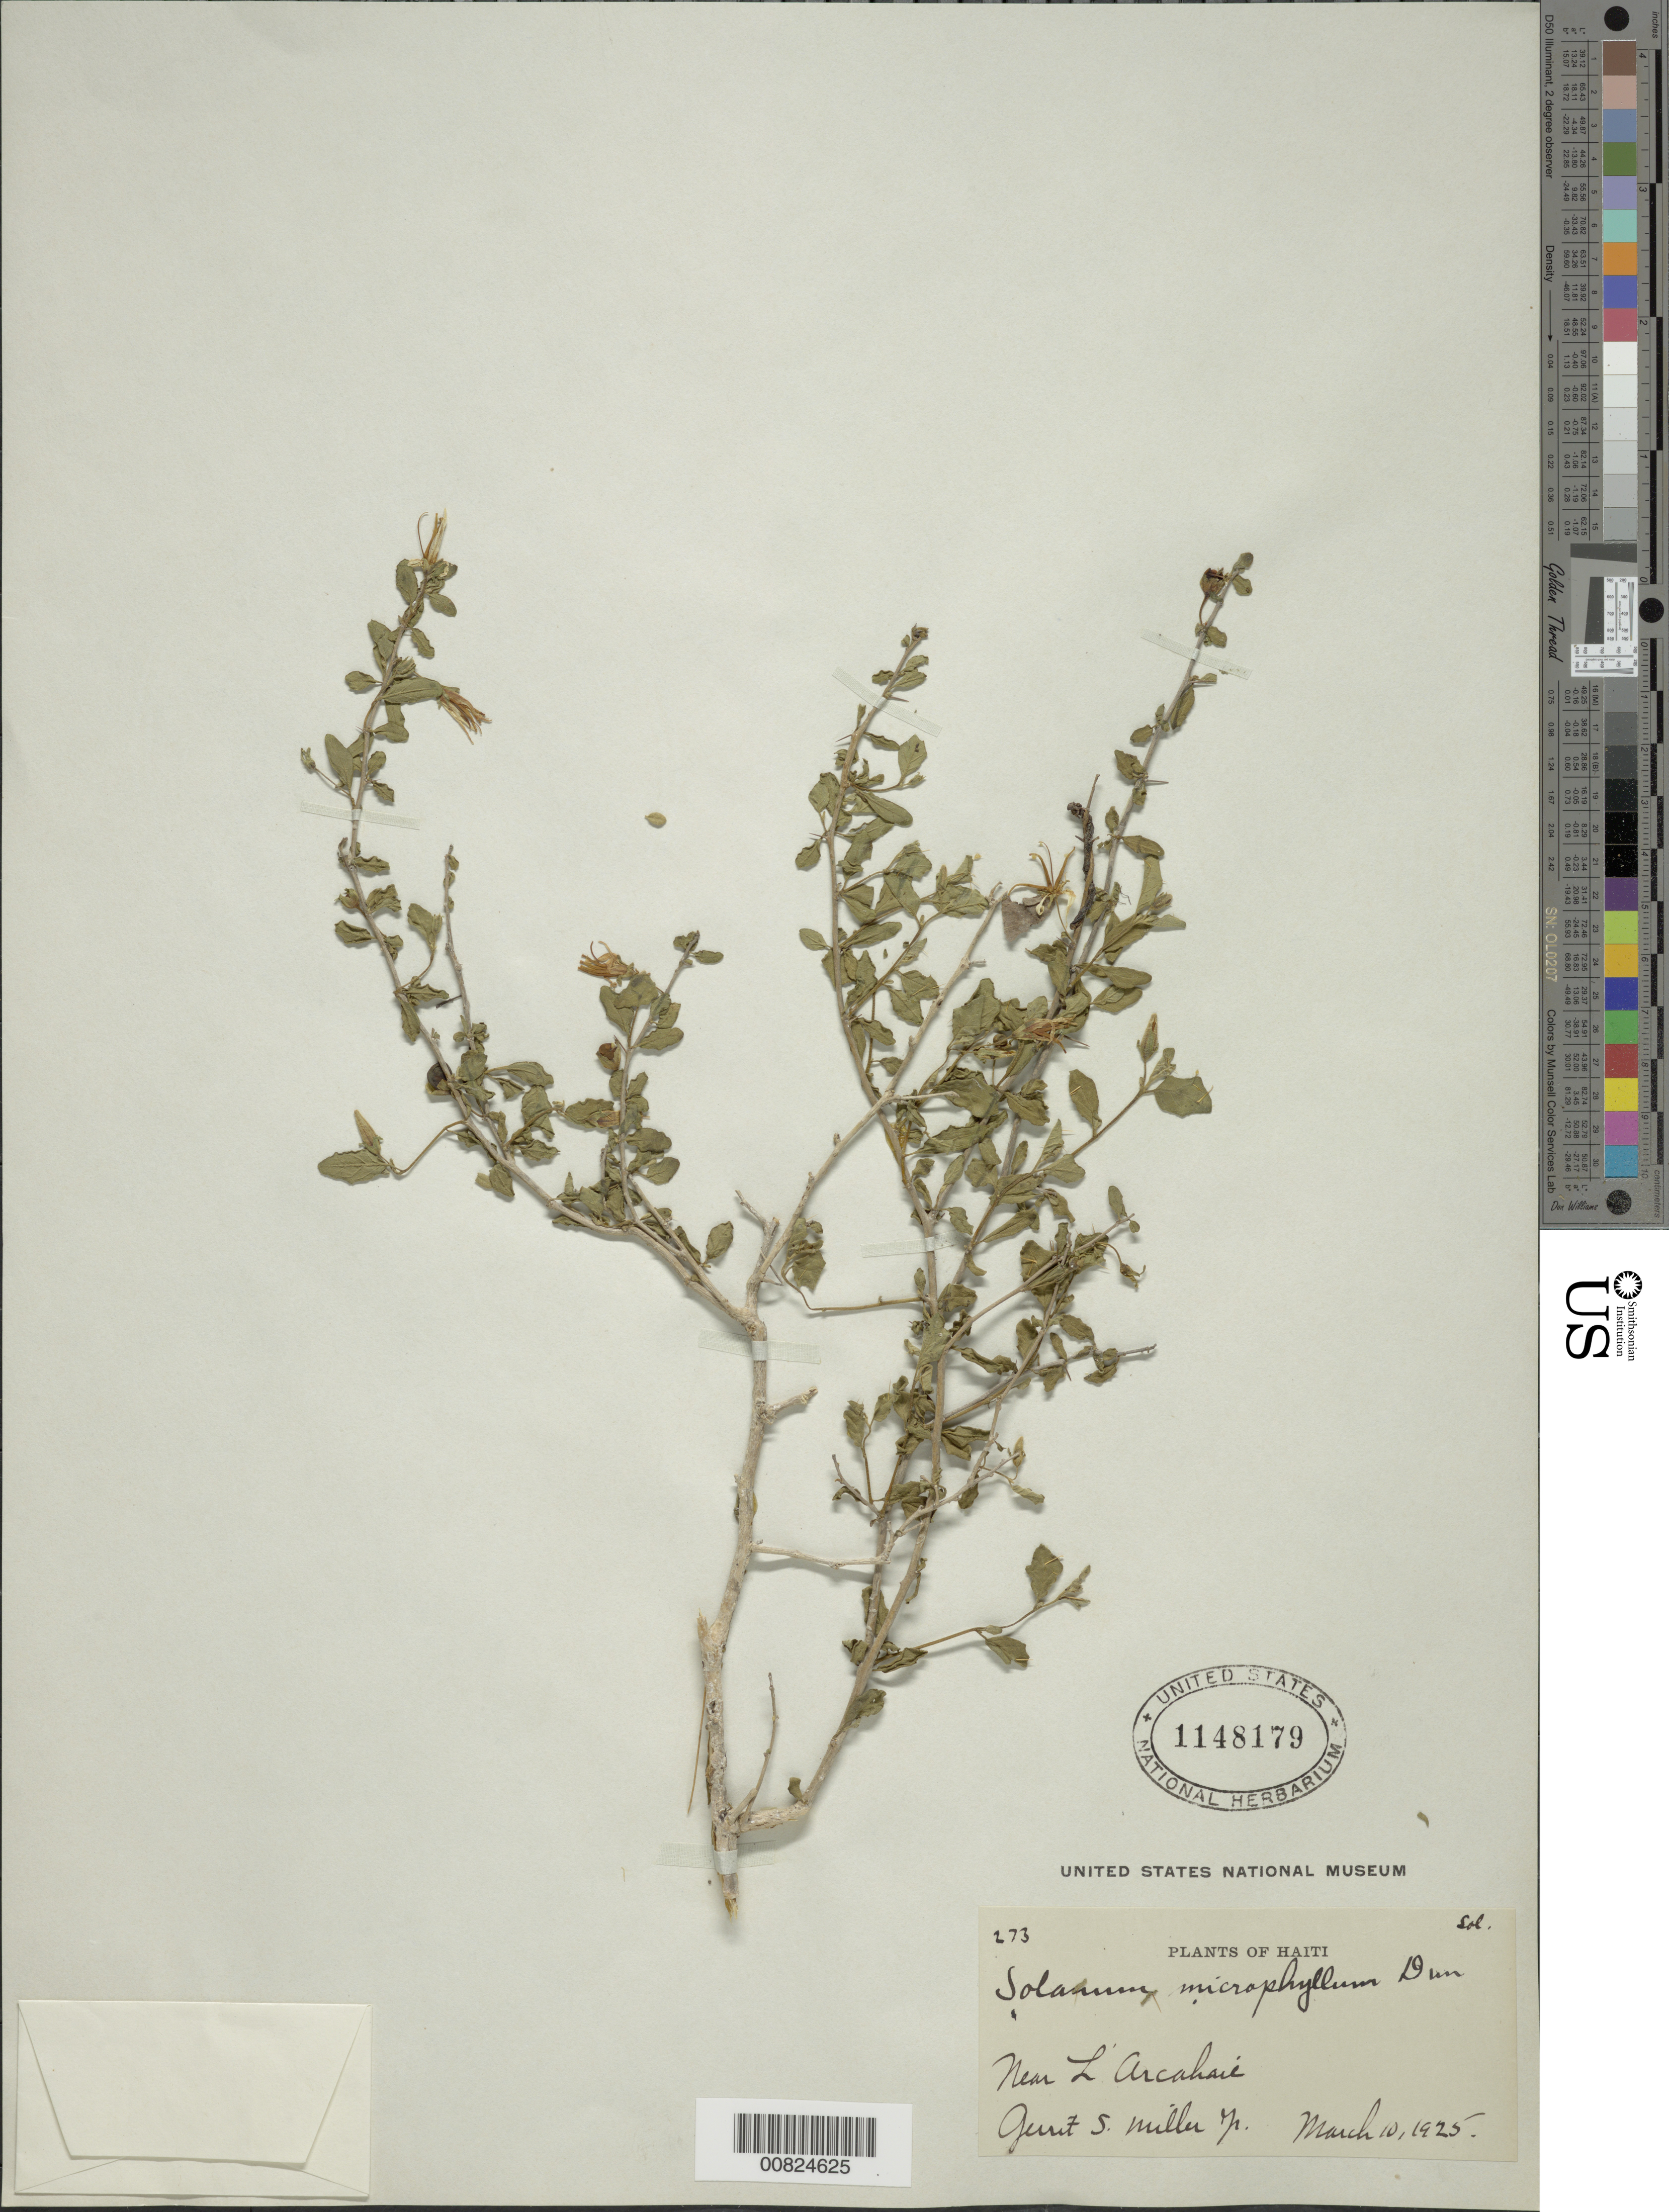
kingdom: Plantae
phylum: Tracheophyta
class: Magnoliopsida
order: Solanales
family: Solanaceae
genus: Solanum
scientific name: Solanum microphyllum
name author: Hawkes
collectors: G. S. Miller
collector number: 273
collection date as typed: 10 Mar 1925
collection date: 1925-03-10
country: Haiti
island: Hispaniola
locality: Near L'Arcahaie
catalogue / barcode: US 1148179